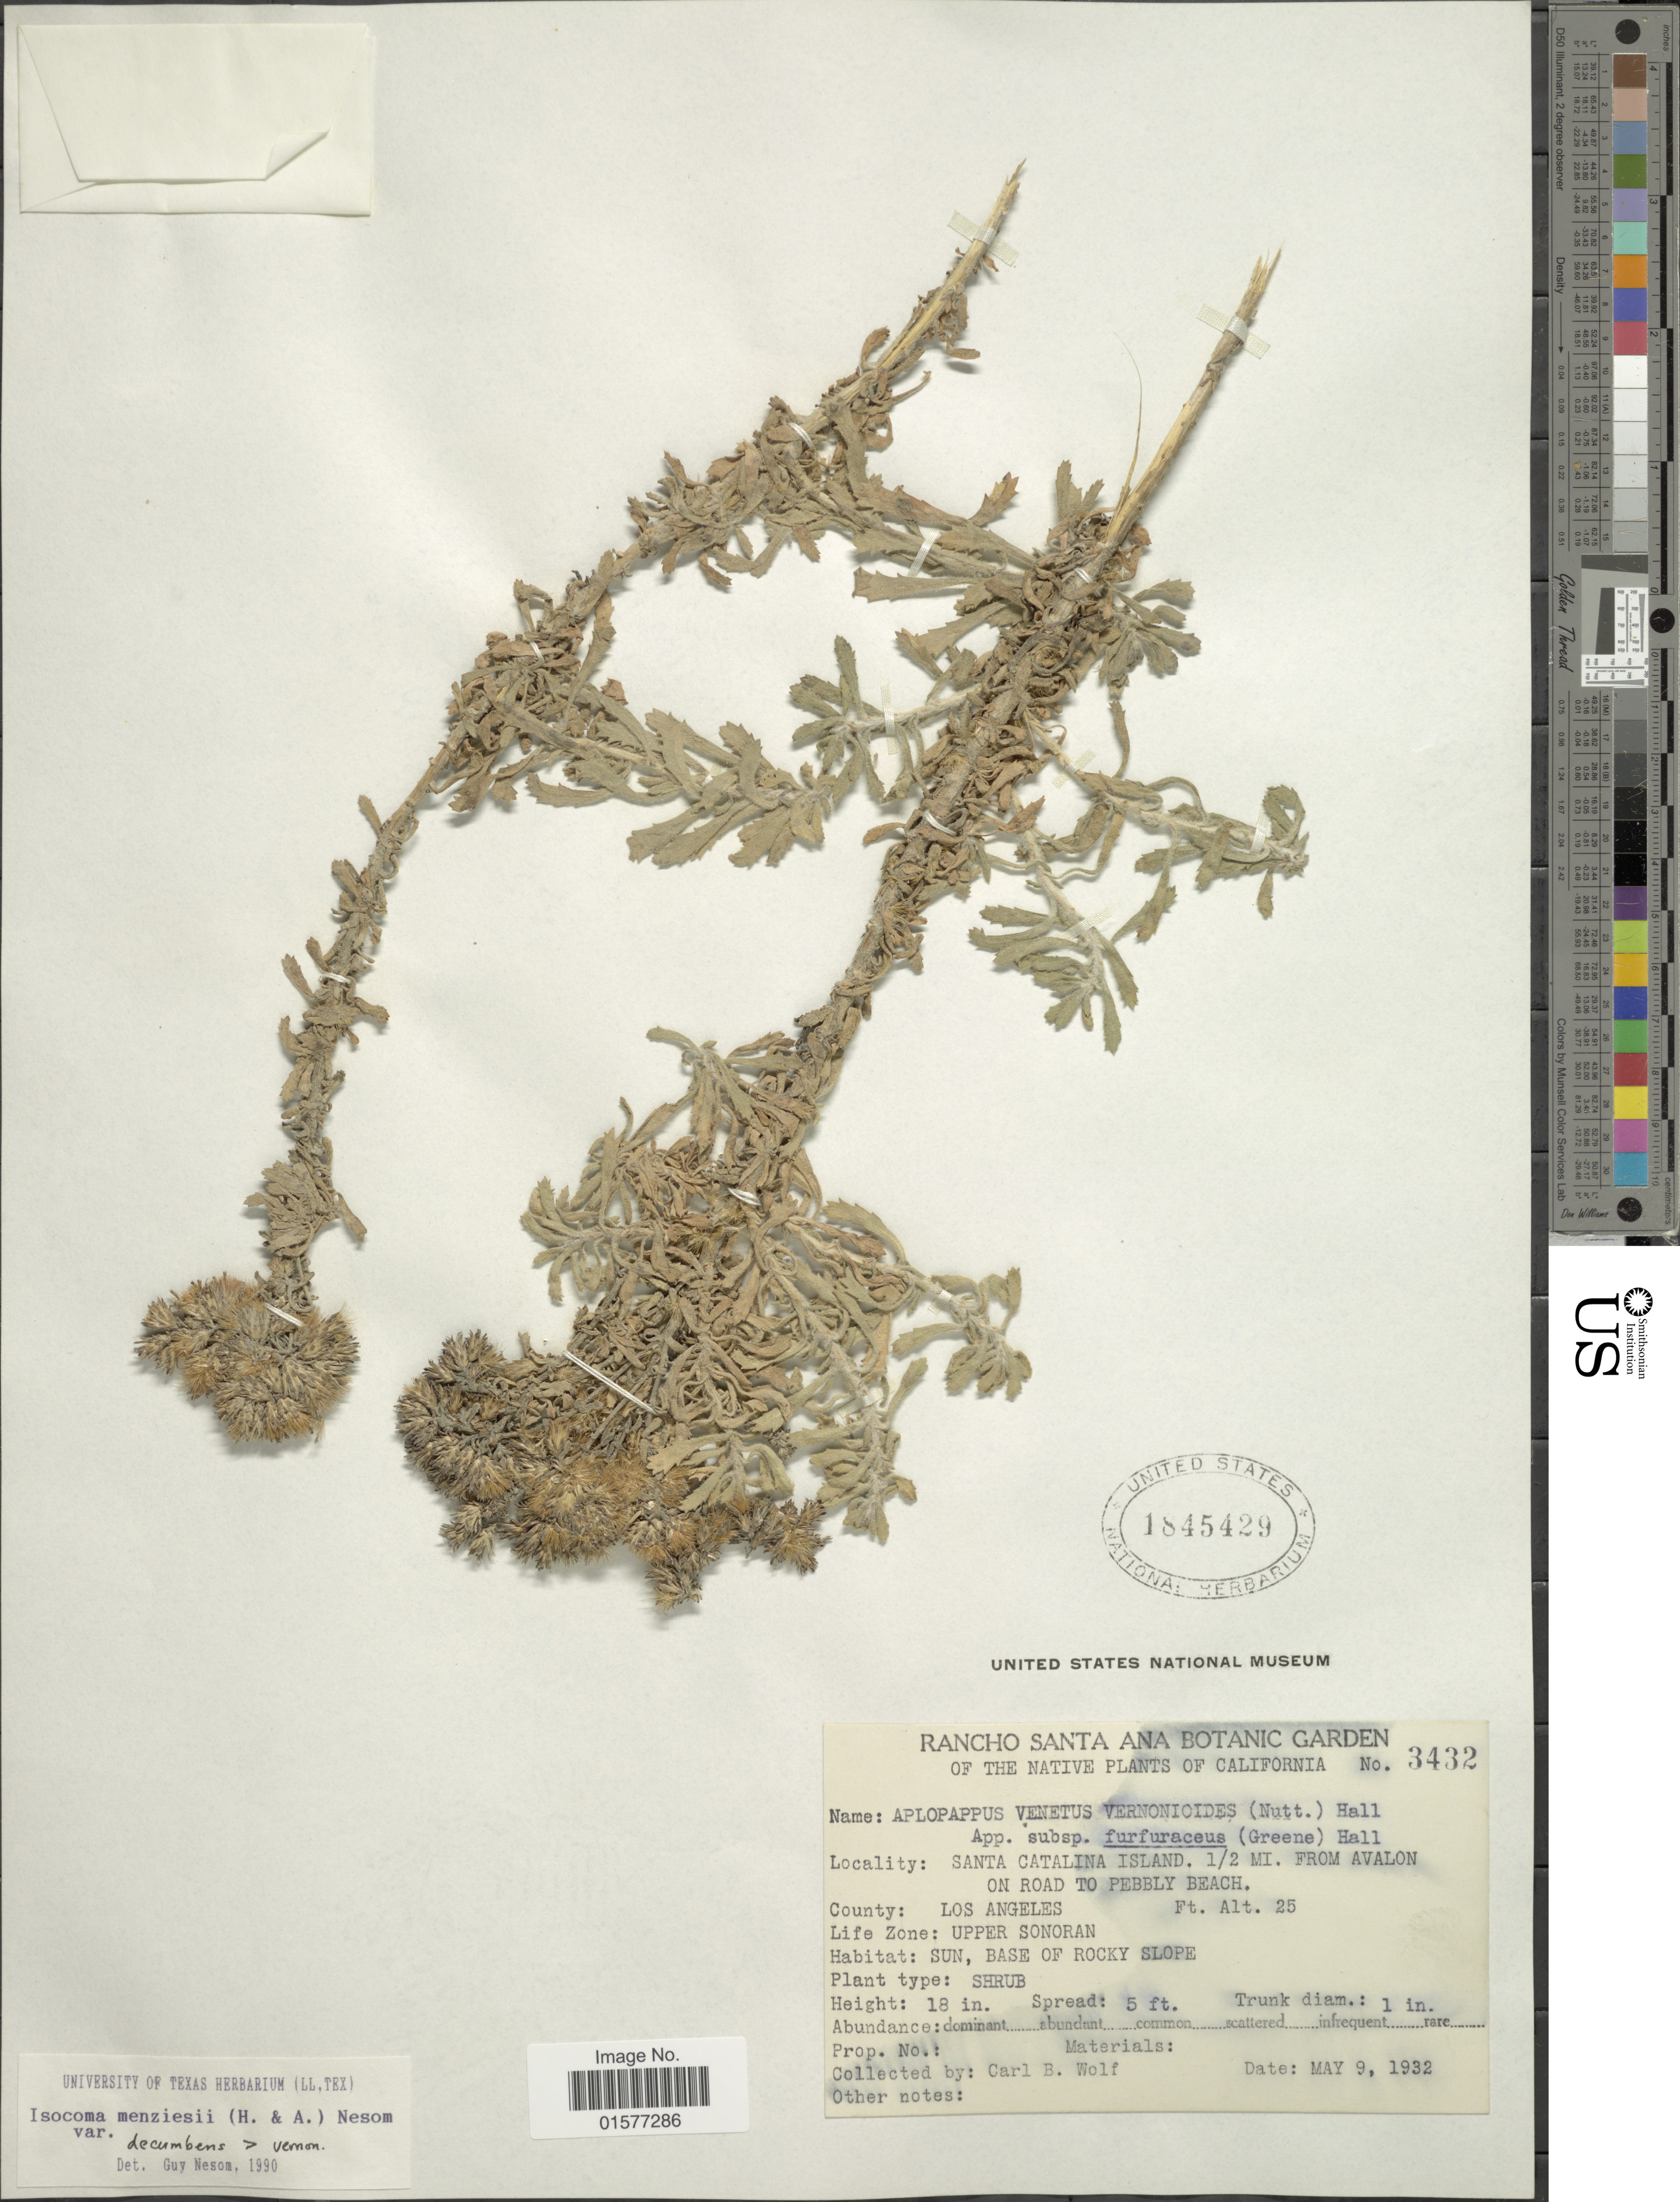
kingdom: Plantae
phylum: Tracheophyta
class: Magnoliopsida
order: Asterales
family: Asteraceae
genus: Isocoma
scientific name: Isocoma menziesii var. decumbens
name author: G.L. Nesom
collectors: C. B. Wolf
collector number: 3432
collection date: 1932-05-09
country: United States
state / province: California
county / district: Los Angeles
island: Santa Catalina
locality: Santa Catalina Island, 1/2 MI. From; Avalon on road to Pebbly Beach, County: Los Angeles, Life Zone: Upper Sonoran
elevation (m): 8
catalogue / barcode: US 1845429